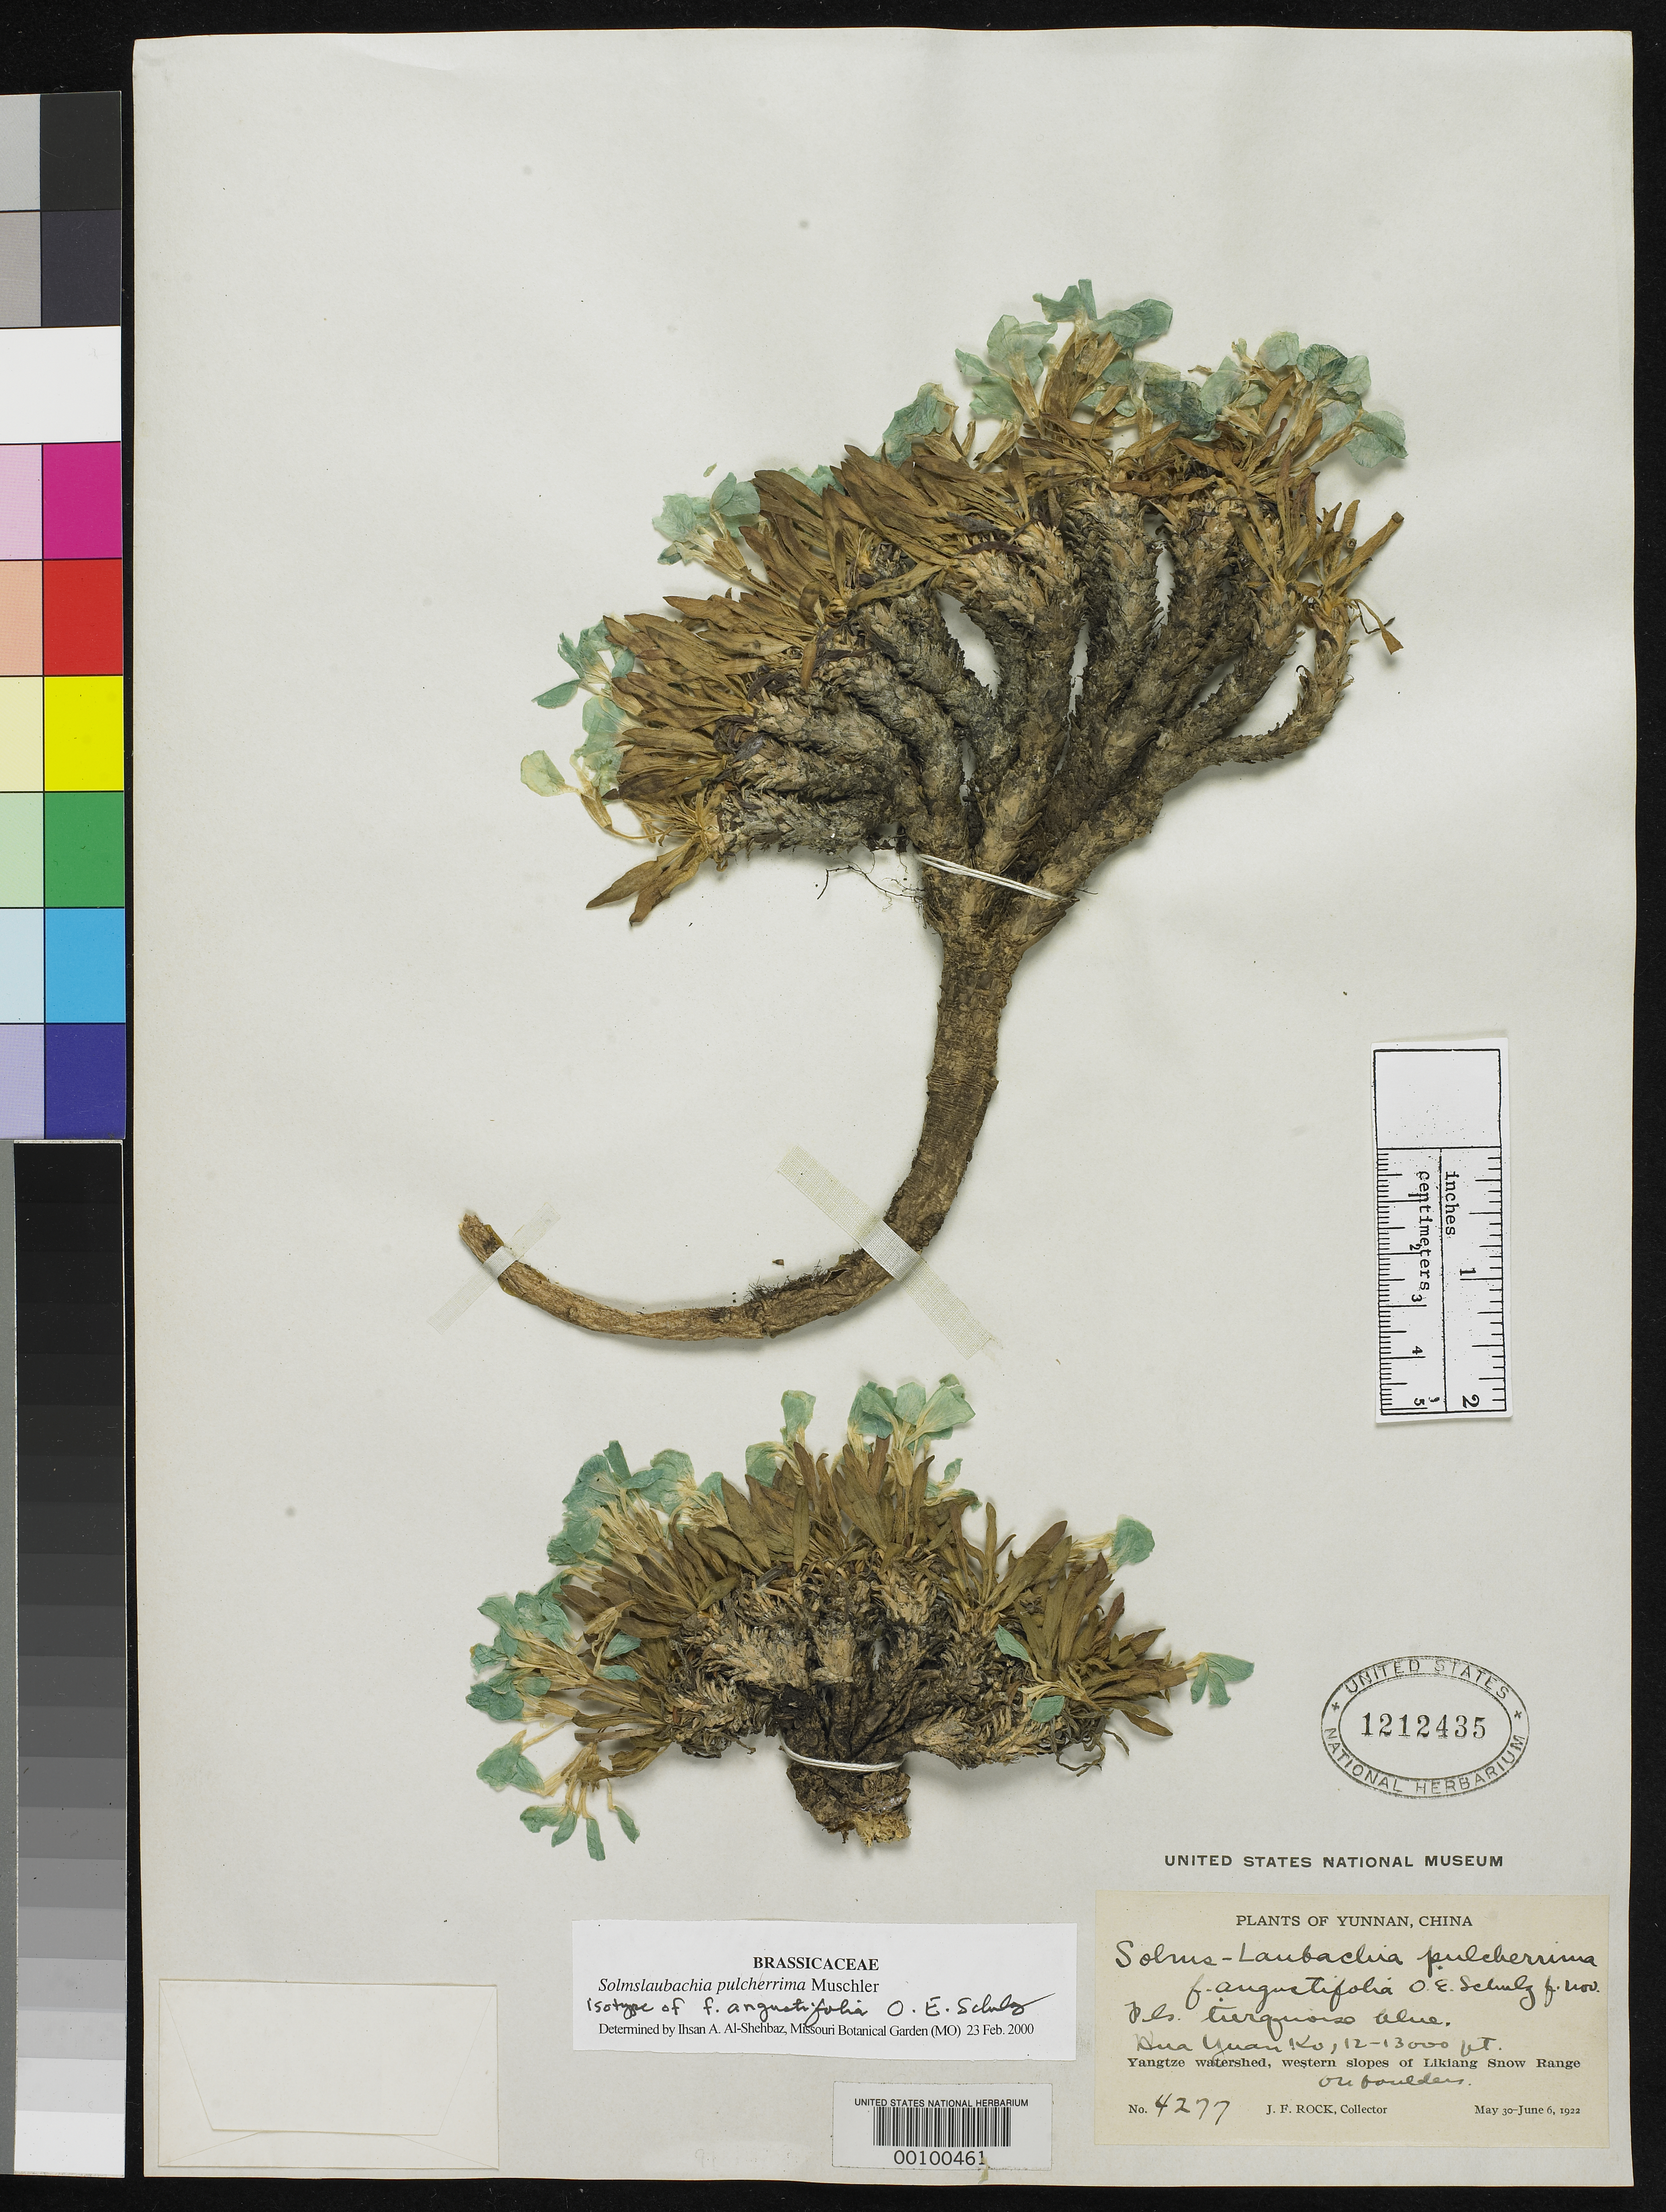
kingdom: Plantae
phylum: Tracheophyta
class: Magnoliopsida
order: Brassicales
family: Brassicaceae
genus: Solms-Laubachia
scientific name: Solms-laubachia pulcherrima f. angustifolia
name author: O.E. Schulz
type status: Isotype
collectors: J. F. Rock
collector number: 4277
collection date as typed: May 1922 to -- Jun 1922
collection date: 1922-05/1922-06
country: China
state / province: Yunnan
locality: Yangtze watershed, Likiang snow range.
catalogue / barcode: US 1212435